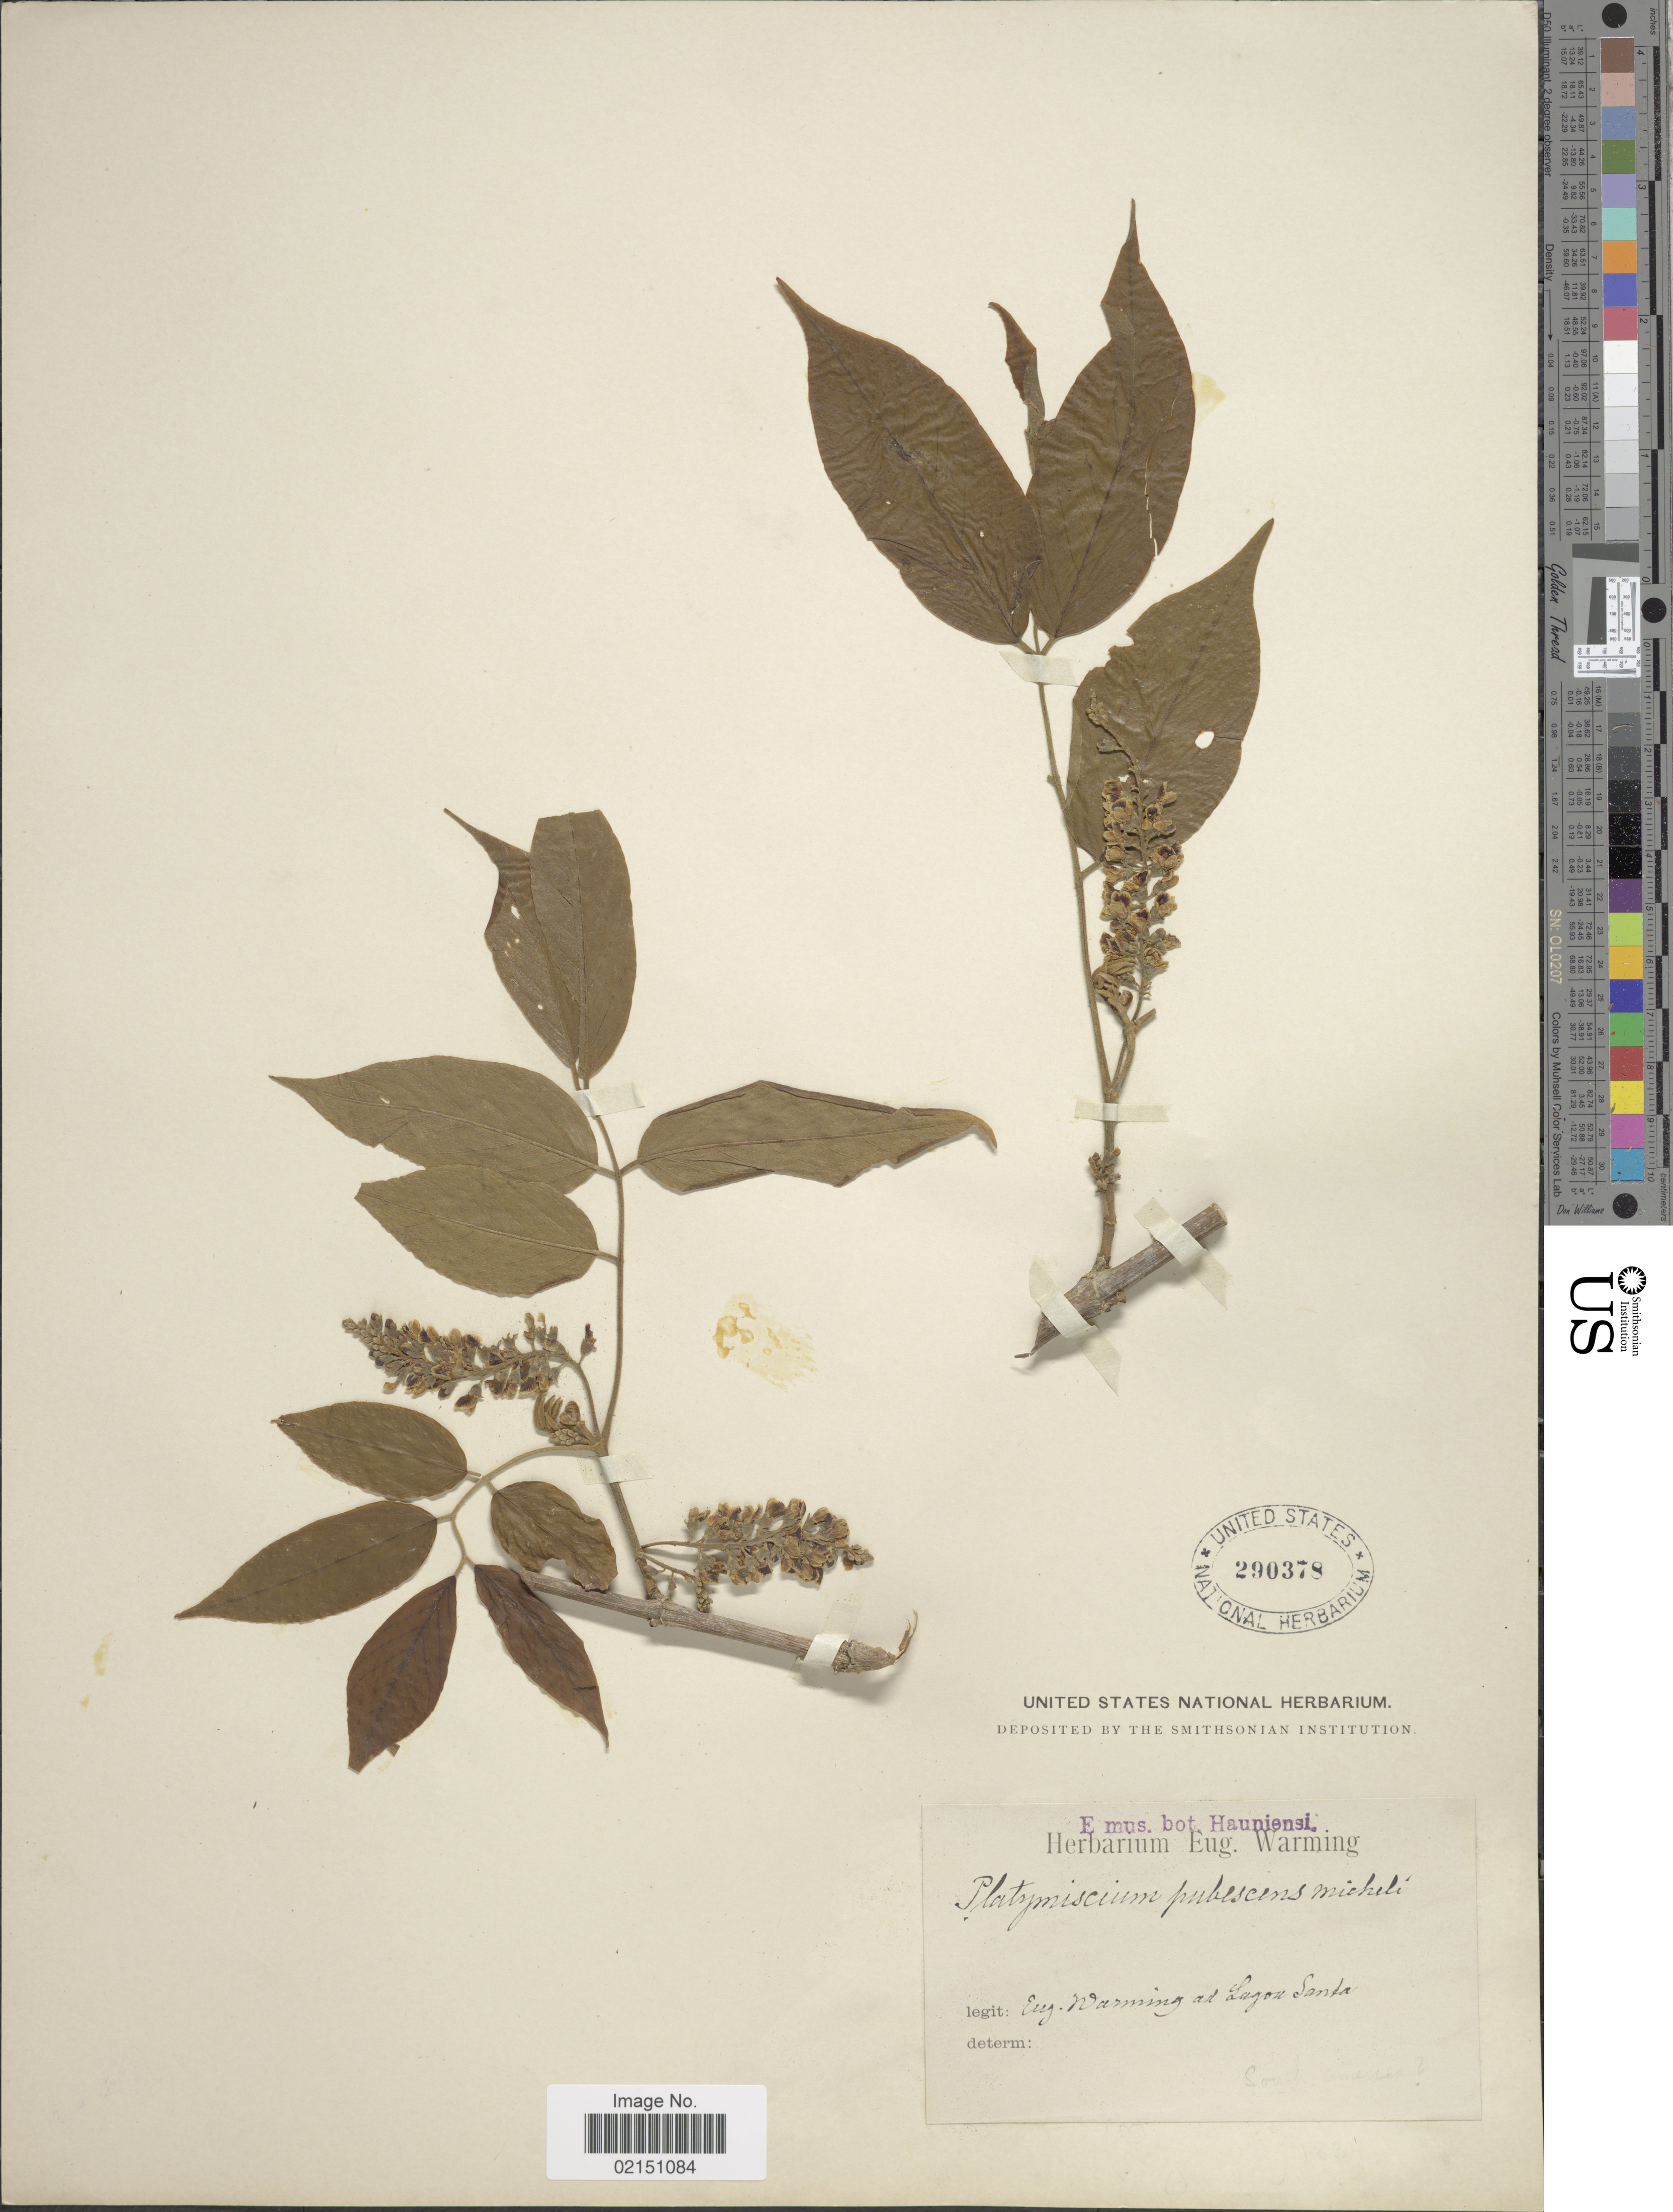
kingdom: Plantae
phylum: Tracheophyta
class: Magnoliopsida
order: Fabales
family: Fabaceae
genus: Platymiscium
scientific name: Platymiscium pubescens subsp. pubescens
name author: Micheli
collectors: E. Warming & L. Santa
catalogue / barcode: US 290378